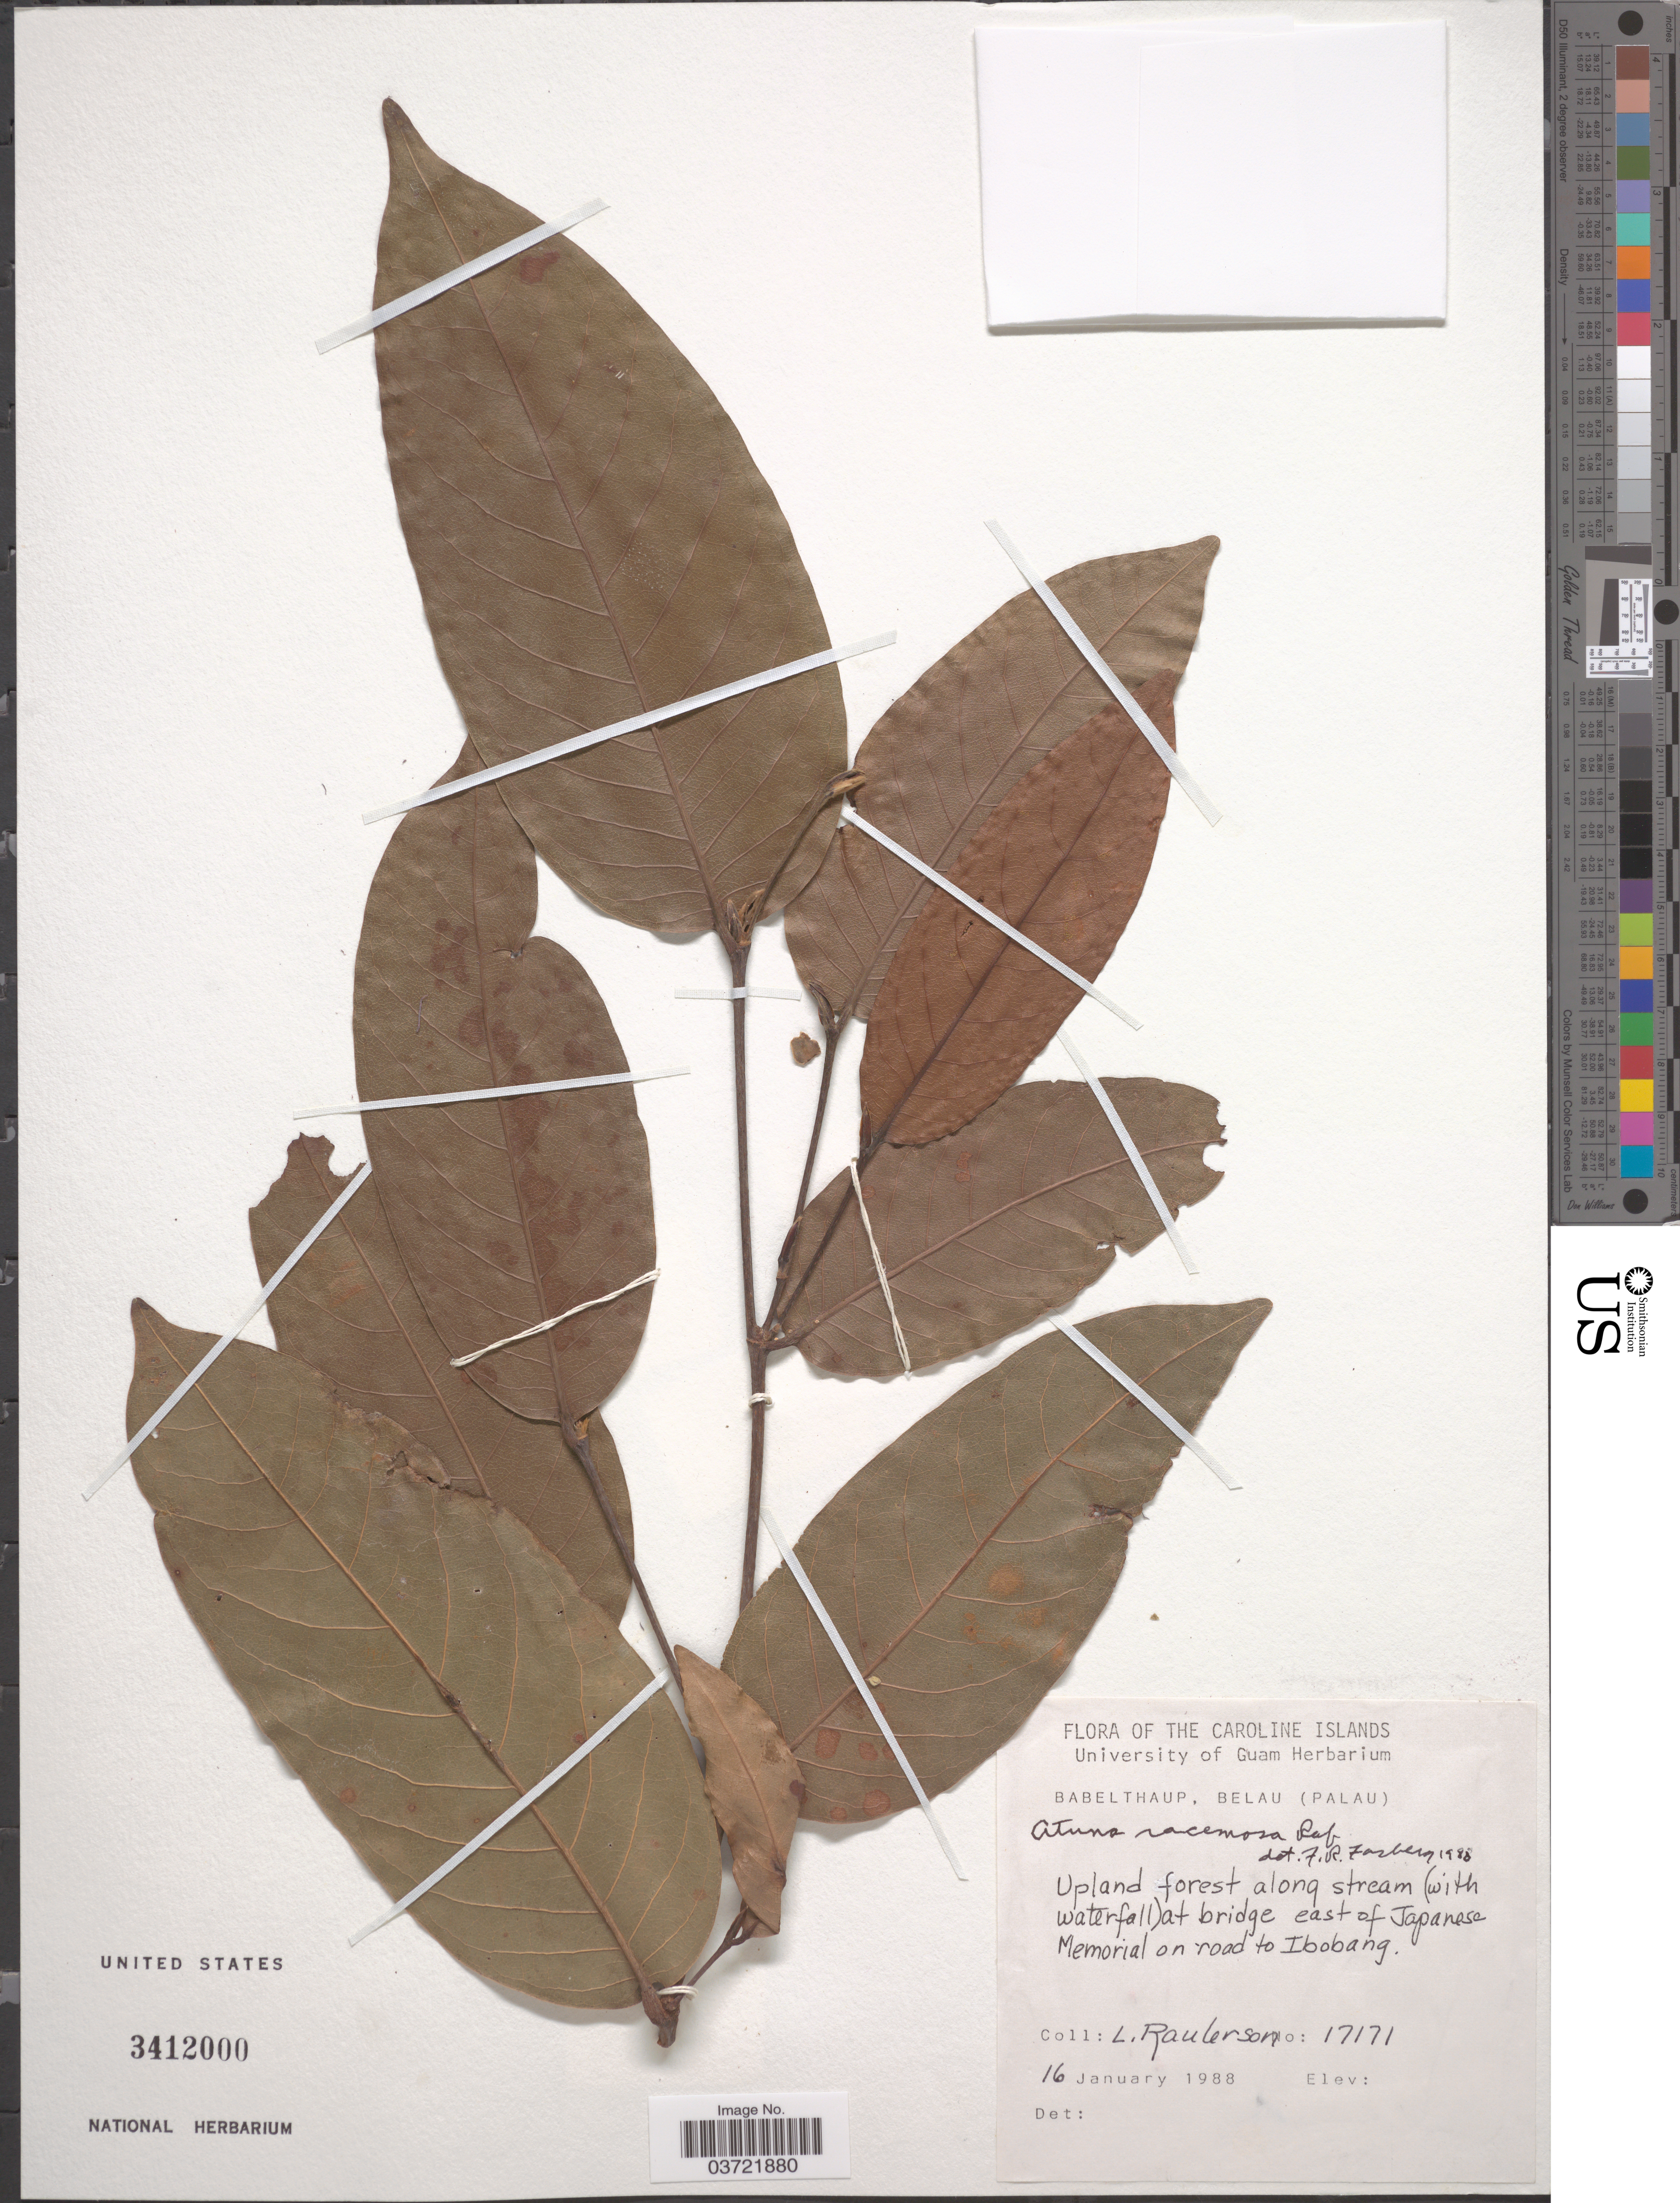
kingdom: Plantae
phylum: Tracheophyta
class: Magnoliopsida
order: Malpighiales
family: Chrysobalanaceae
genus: Atuna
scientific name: Atuna racemosa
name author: Raf.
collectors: L. Raulerson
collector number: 17171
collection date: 1988-01-16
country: Palau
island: Babeldaob [Babelthuap]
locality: The Caroline Islands. Upland forest along stream (with waterfall) at bridge east of Japanese Memorial on road to Ibobang.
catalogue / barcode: US 3412000